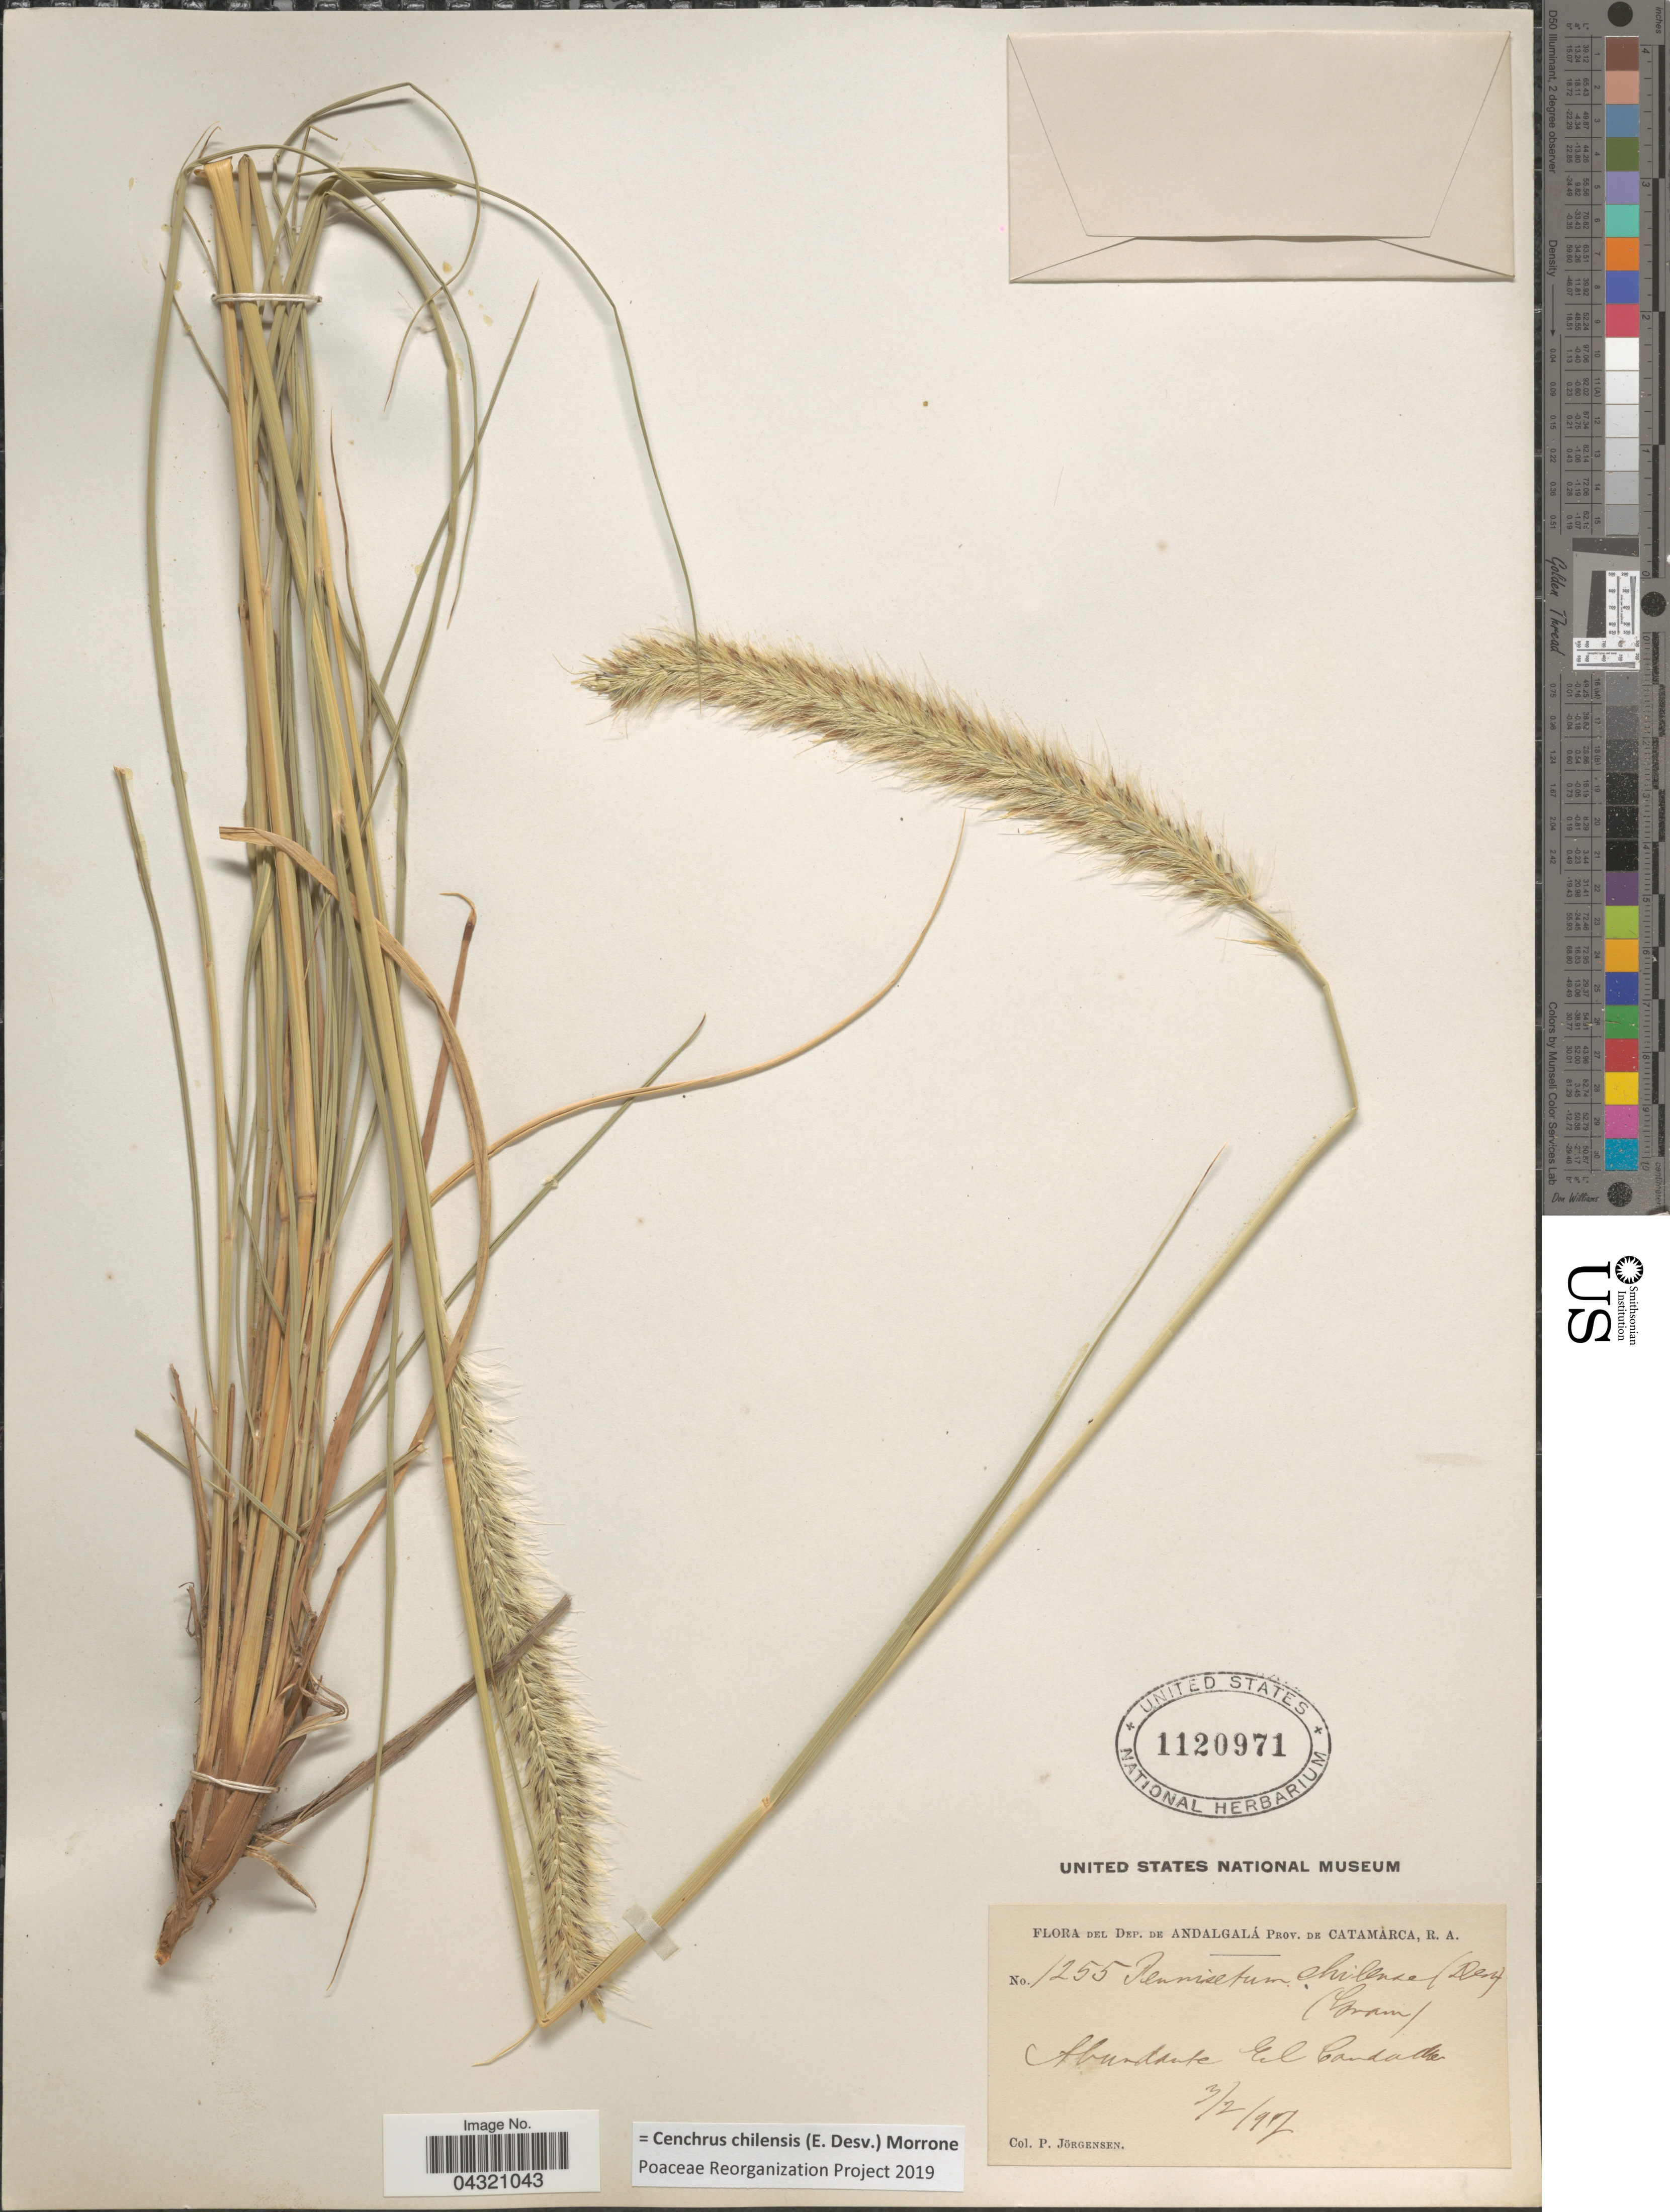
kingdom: Plantae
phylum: Tracheophyta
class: Liliopsida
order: Poales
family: Poaceae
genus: Cenchrus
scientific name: Cenchrus chilensis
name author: (É. Desv.) Morrone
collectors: P. Jörgensen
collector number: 1255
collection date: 1917-02-03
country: Argentina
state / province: Catamarca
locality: Dep. de Andalagalá. El Candade.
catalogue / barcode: US 1120971